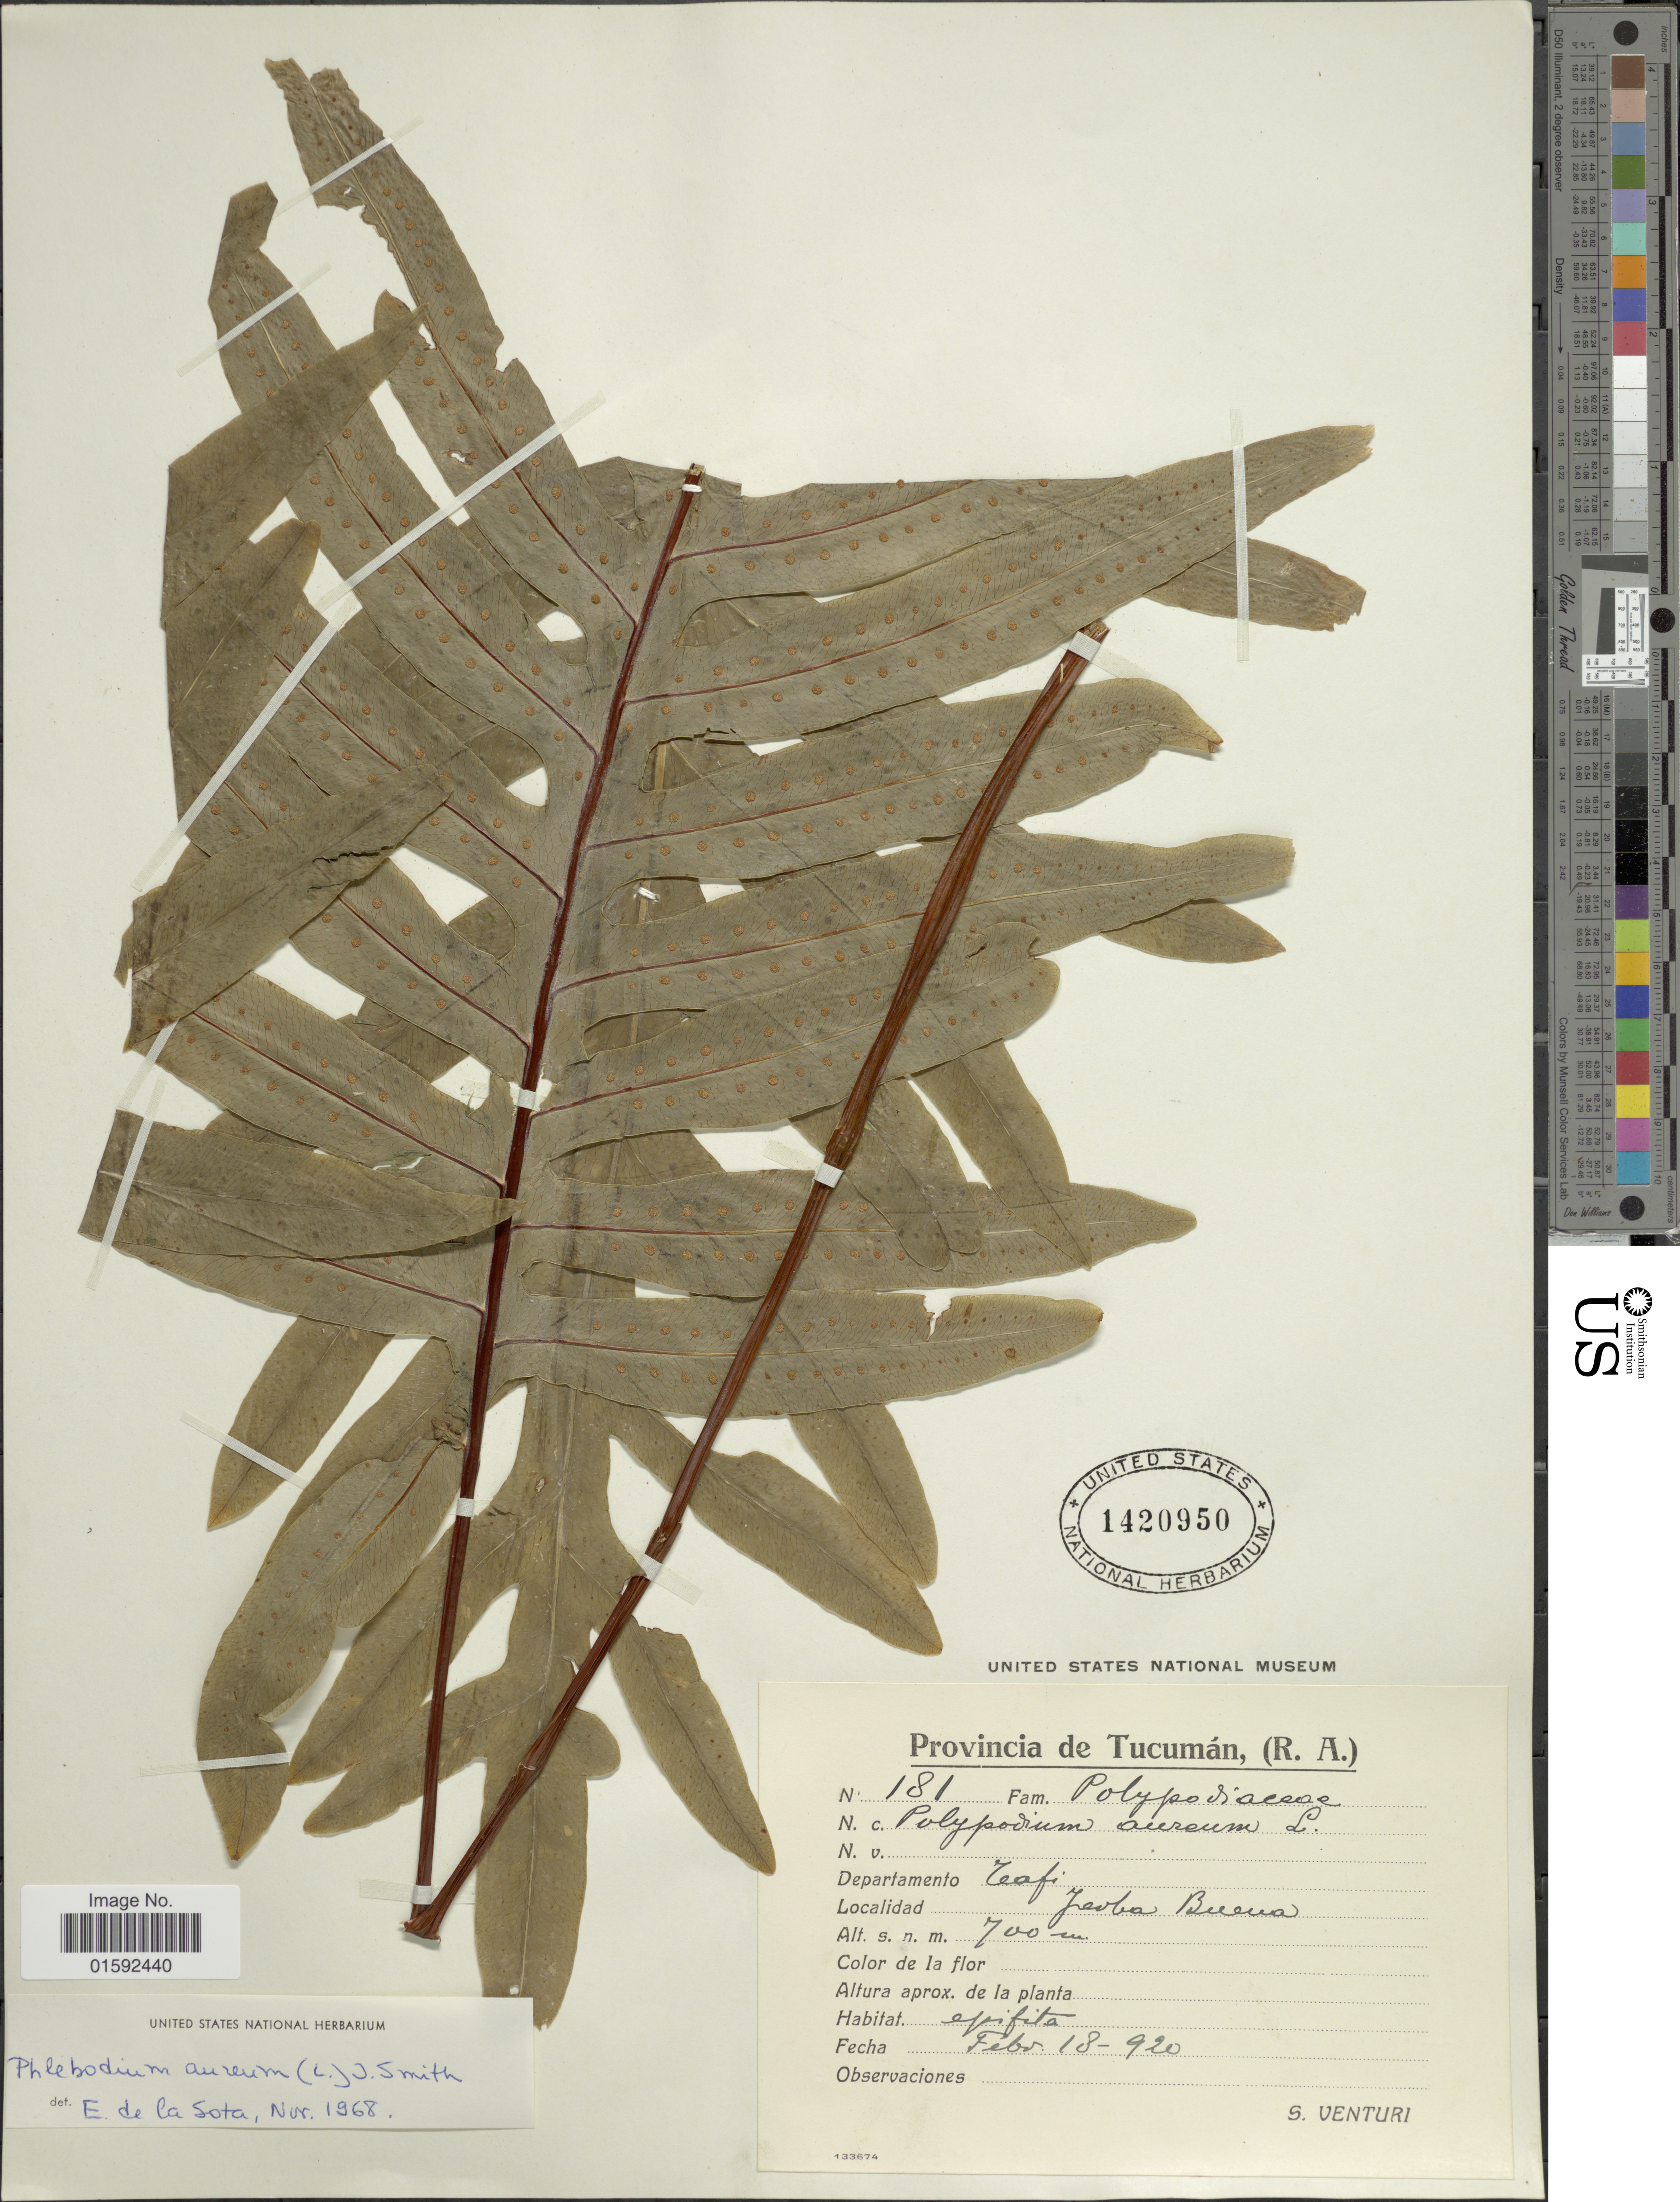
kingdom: Plantae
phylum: Tracheophyta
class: Polypodiopsida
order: Polypodiales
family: Polypodiaceae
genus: Phlebodium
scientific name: Phlebodium aureum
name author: (L.) J. Sm.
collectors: S. Venturi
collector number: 181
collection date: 1920-02-18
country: Argentina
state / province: Tucuman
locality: Yerba Buena.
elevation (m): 700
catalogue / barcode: US 1420950